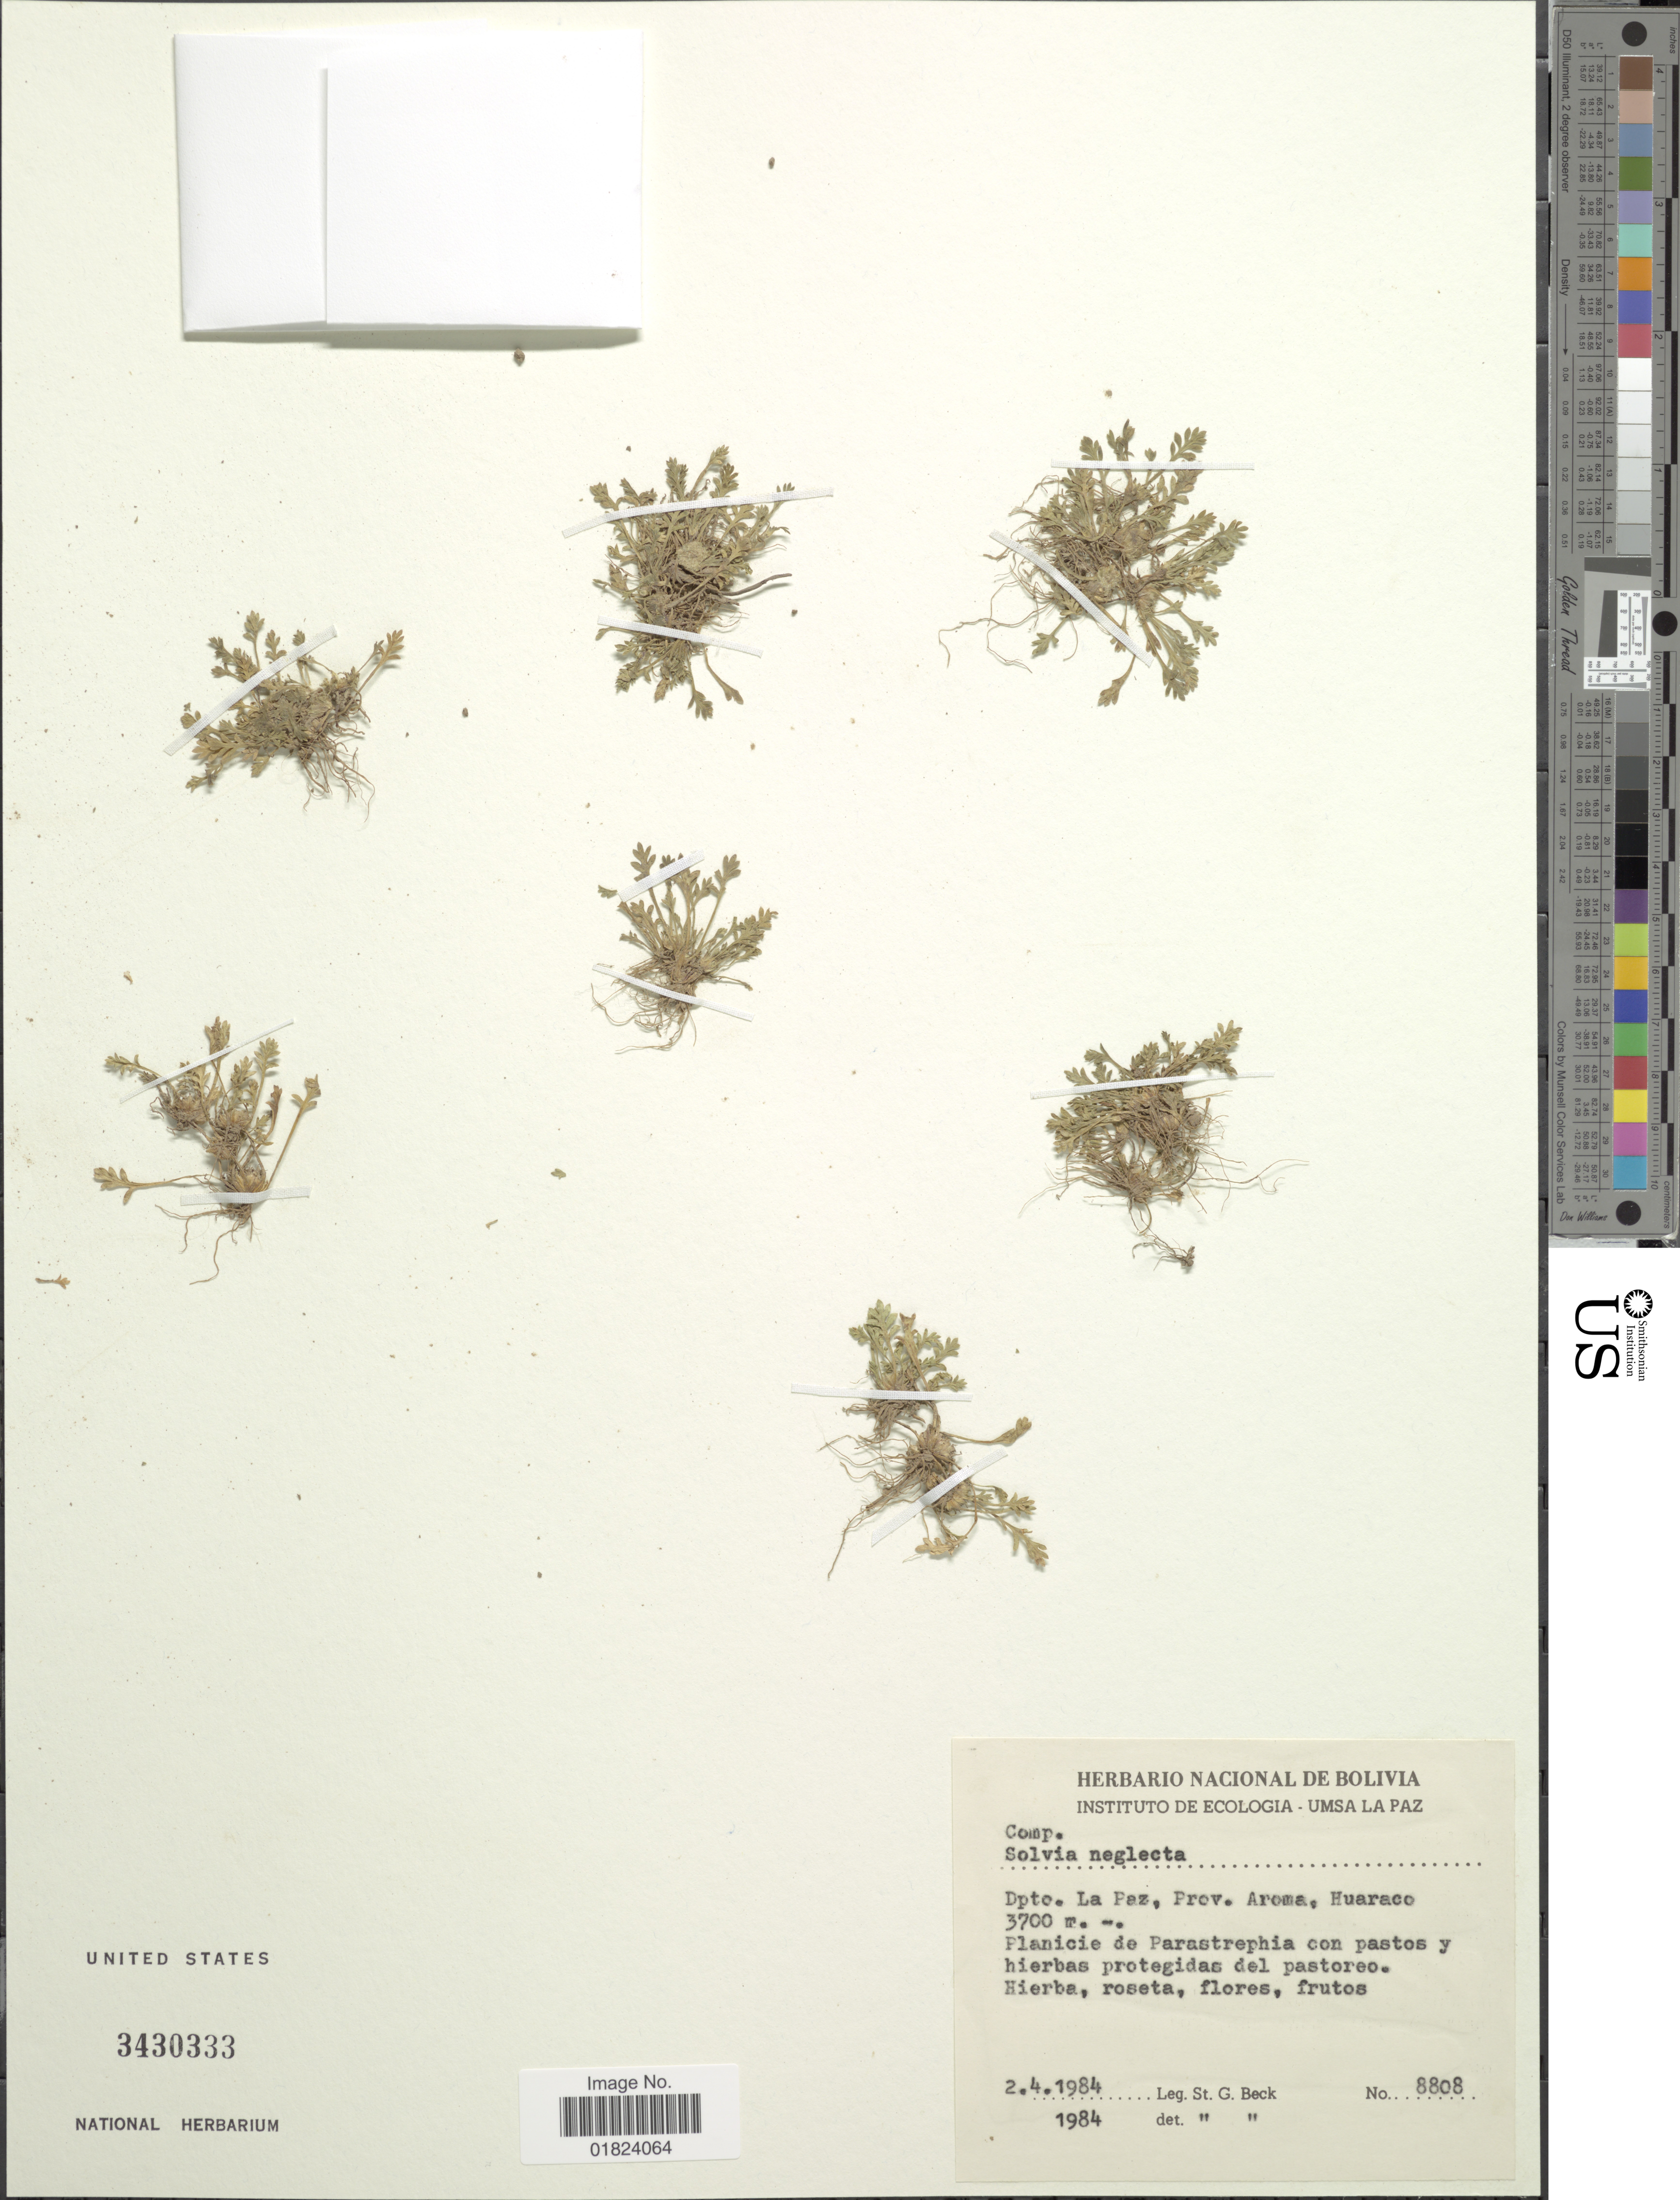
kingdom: Plantae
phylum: Tracheophyta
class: Magnoliopsida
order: Asterales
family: Asteraceae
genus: Soliva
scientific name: Soliva stolonifera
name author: (Brot.) Loudon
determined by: Beck, S. G.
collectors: S. G. Beck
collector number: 8808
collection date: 1984-04-02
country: Bolivia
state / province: La Paz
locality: Prov. Aroma, Huaraco.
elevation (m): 3700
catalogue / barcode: US 3430333